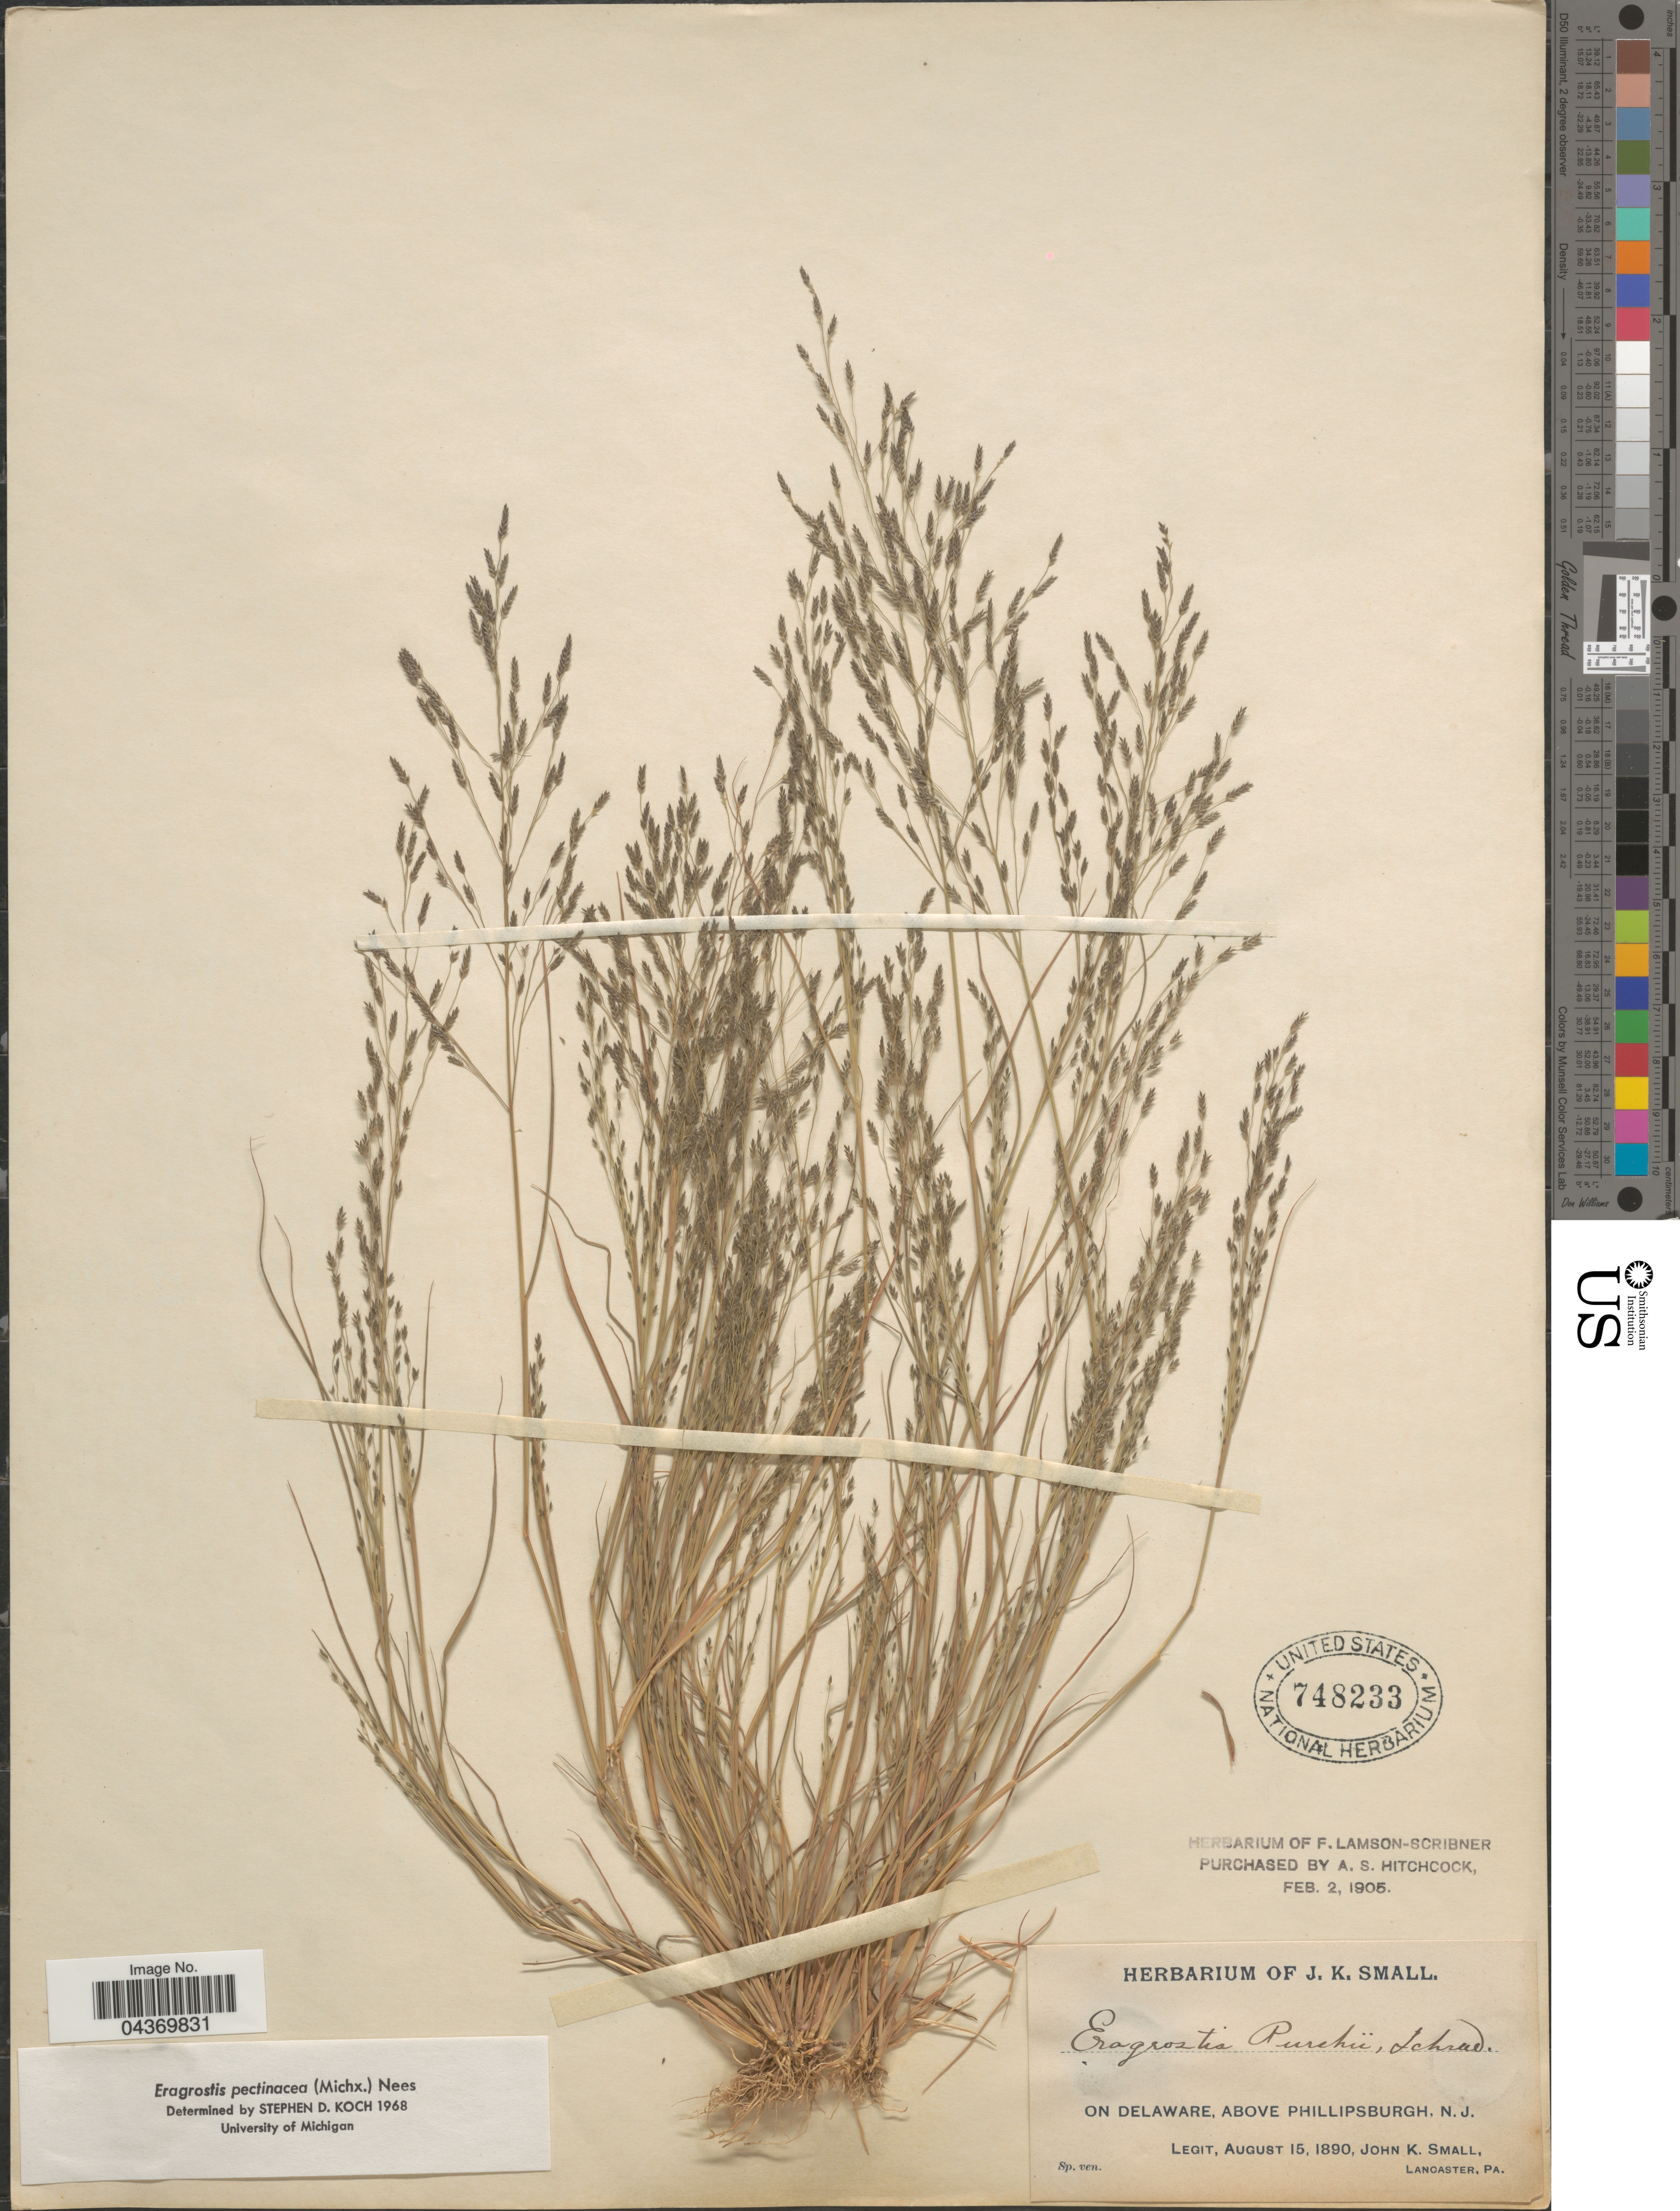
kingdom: Plantae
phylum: Tracheophyta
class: Liliopsida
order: Poales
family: Poaceae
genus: Eragrostis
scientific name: Eragrostis pectinacea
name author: (Michx.) Nees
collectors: J. K. Small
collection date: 1890-08-15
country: United States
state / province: New Jersey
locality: On Delaware, above Phillipsburgh.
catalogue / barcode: US 748233